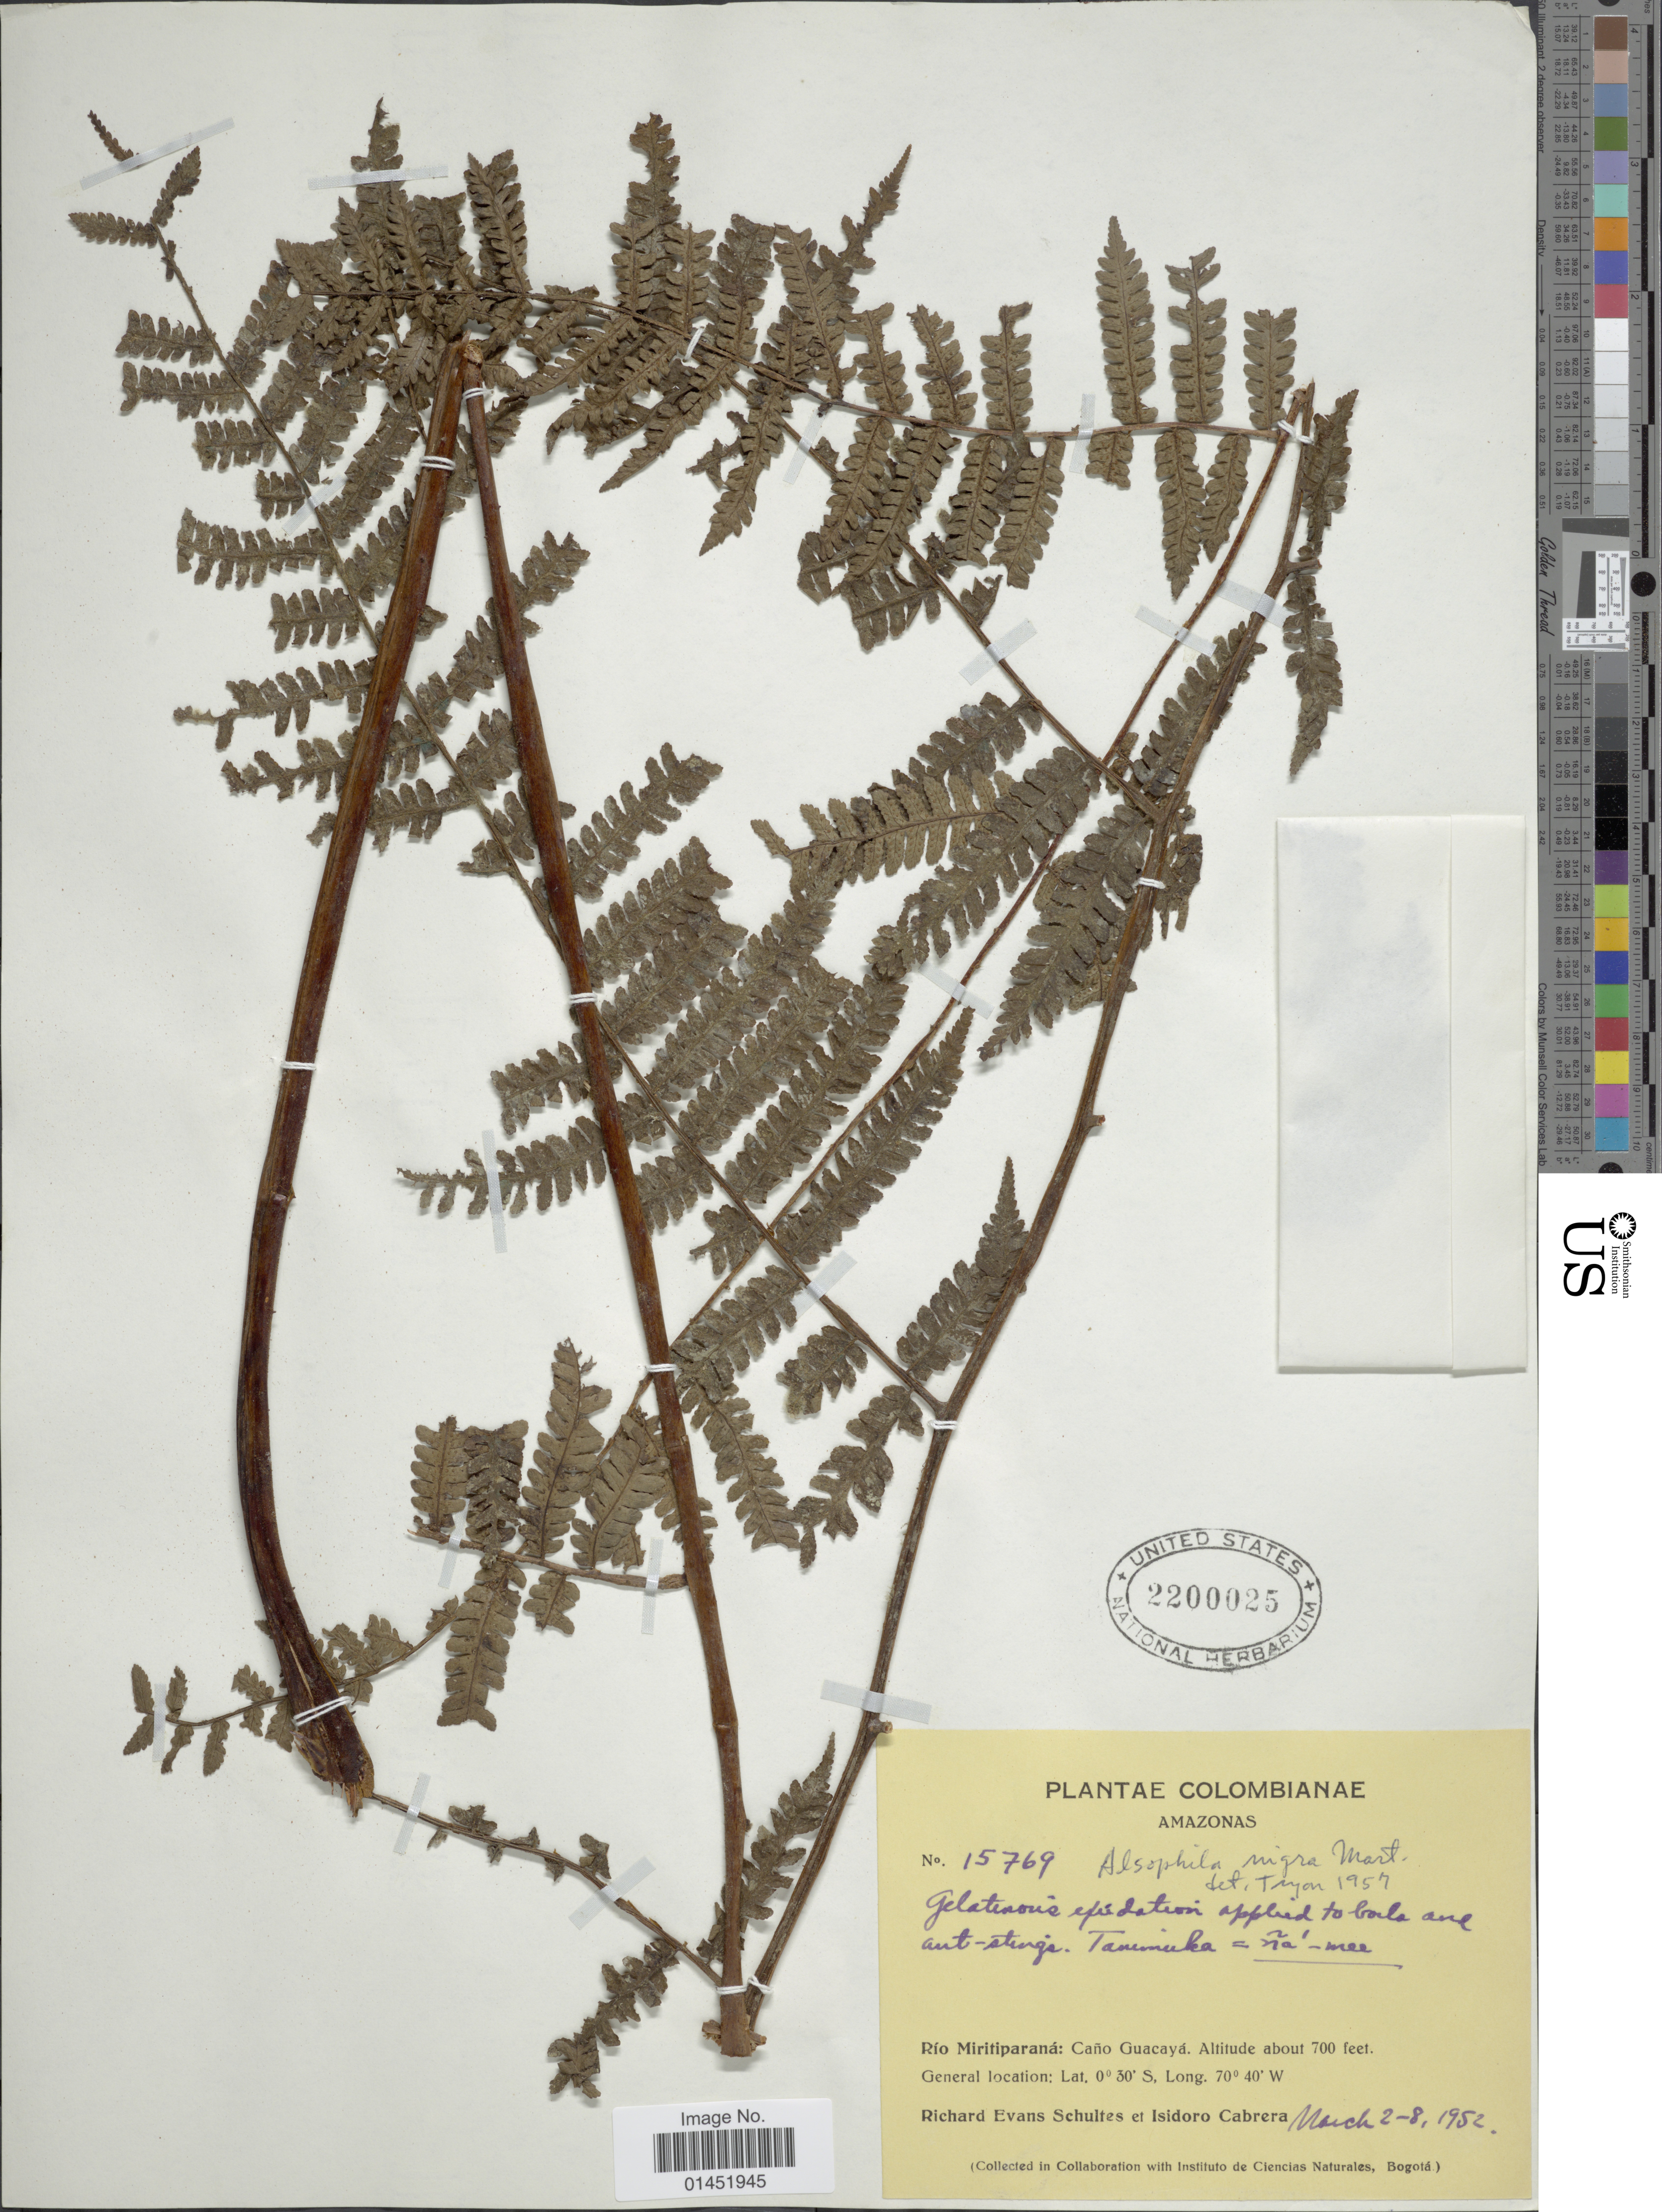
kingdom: Plantae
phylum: Tracheophyta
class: Polypodiopsida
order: Cyatheales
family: Cyatheaceae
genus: Cyathea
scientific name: Cyathea lasiosora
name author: (Mett. ex Kuhn) Domin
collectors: R. E. Schultes & I. Cabrera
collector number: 15769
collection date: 1952-03-02/1952-03-08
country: Colombia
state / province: Amazônas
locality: Río Miritiparaná: Caño Guacayá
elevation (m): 213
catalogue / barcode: US 2200025